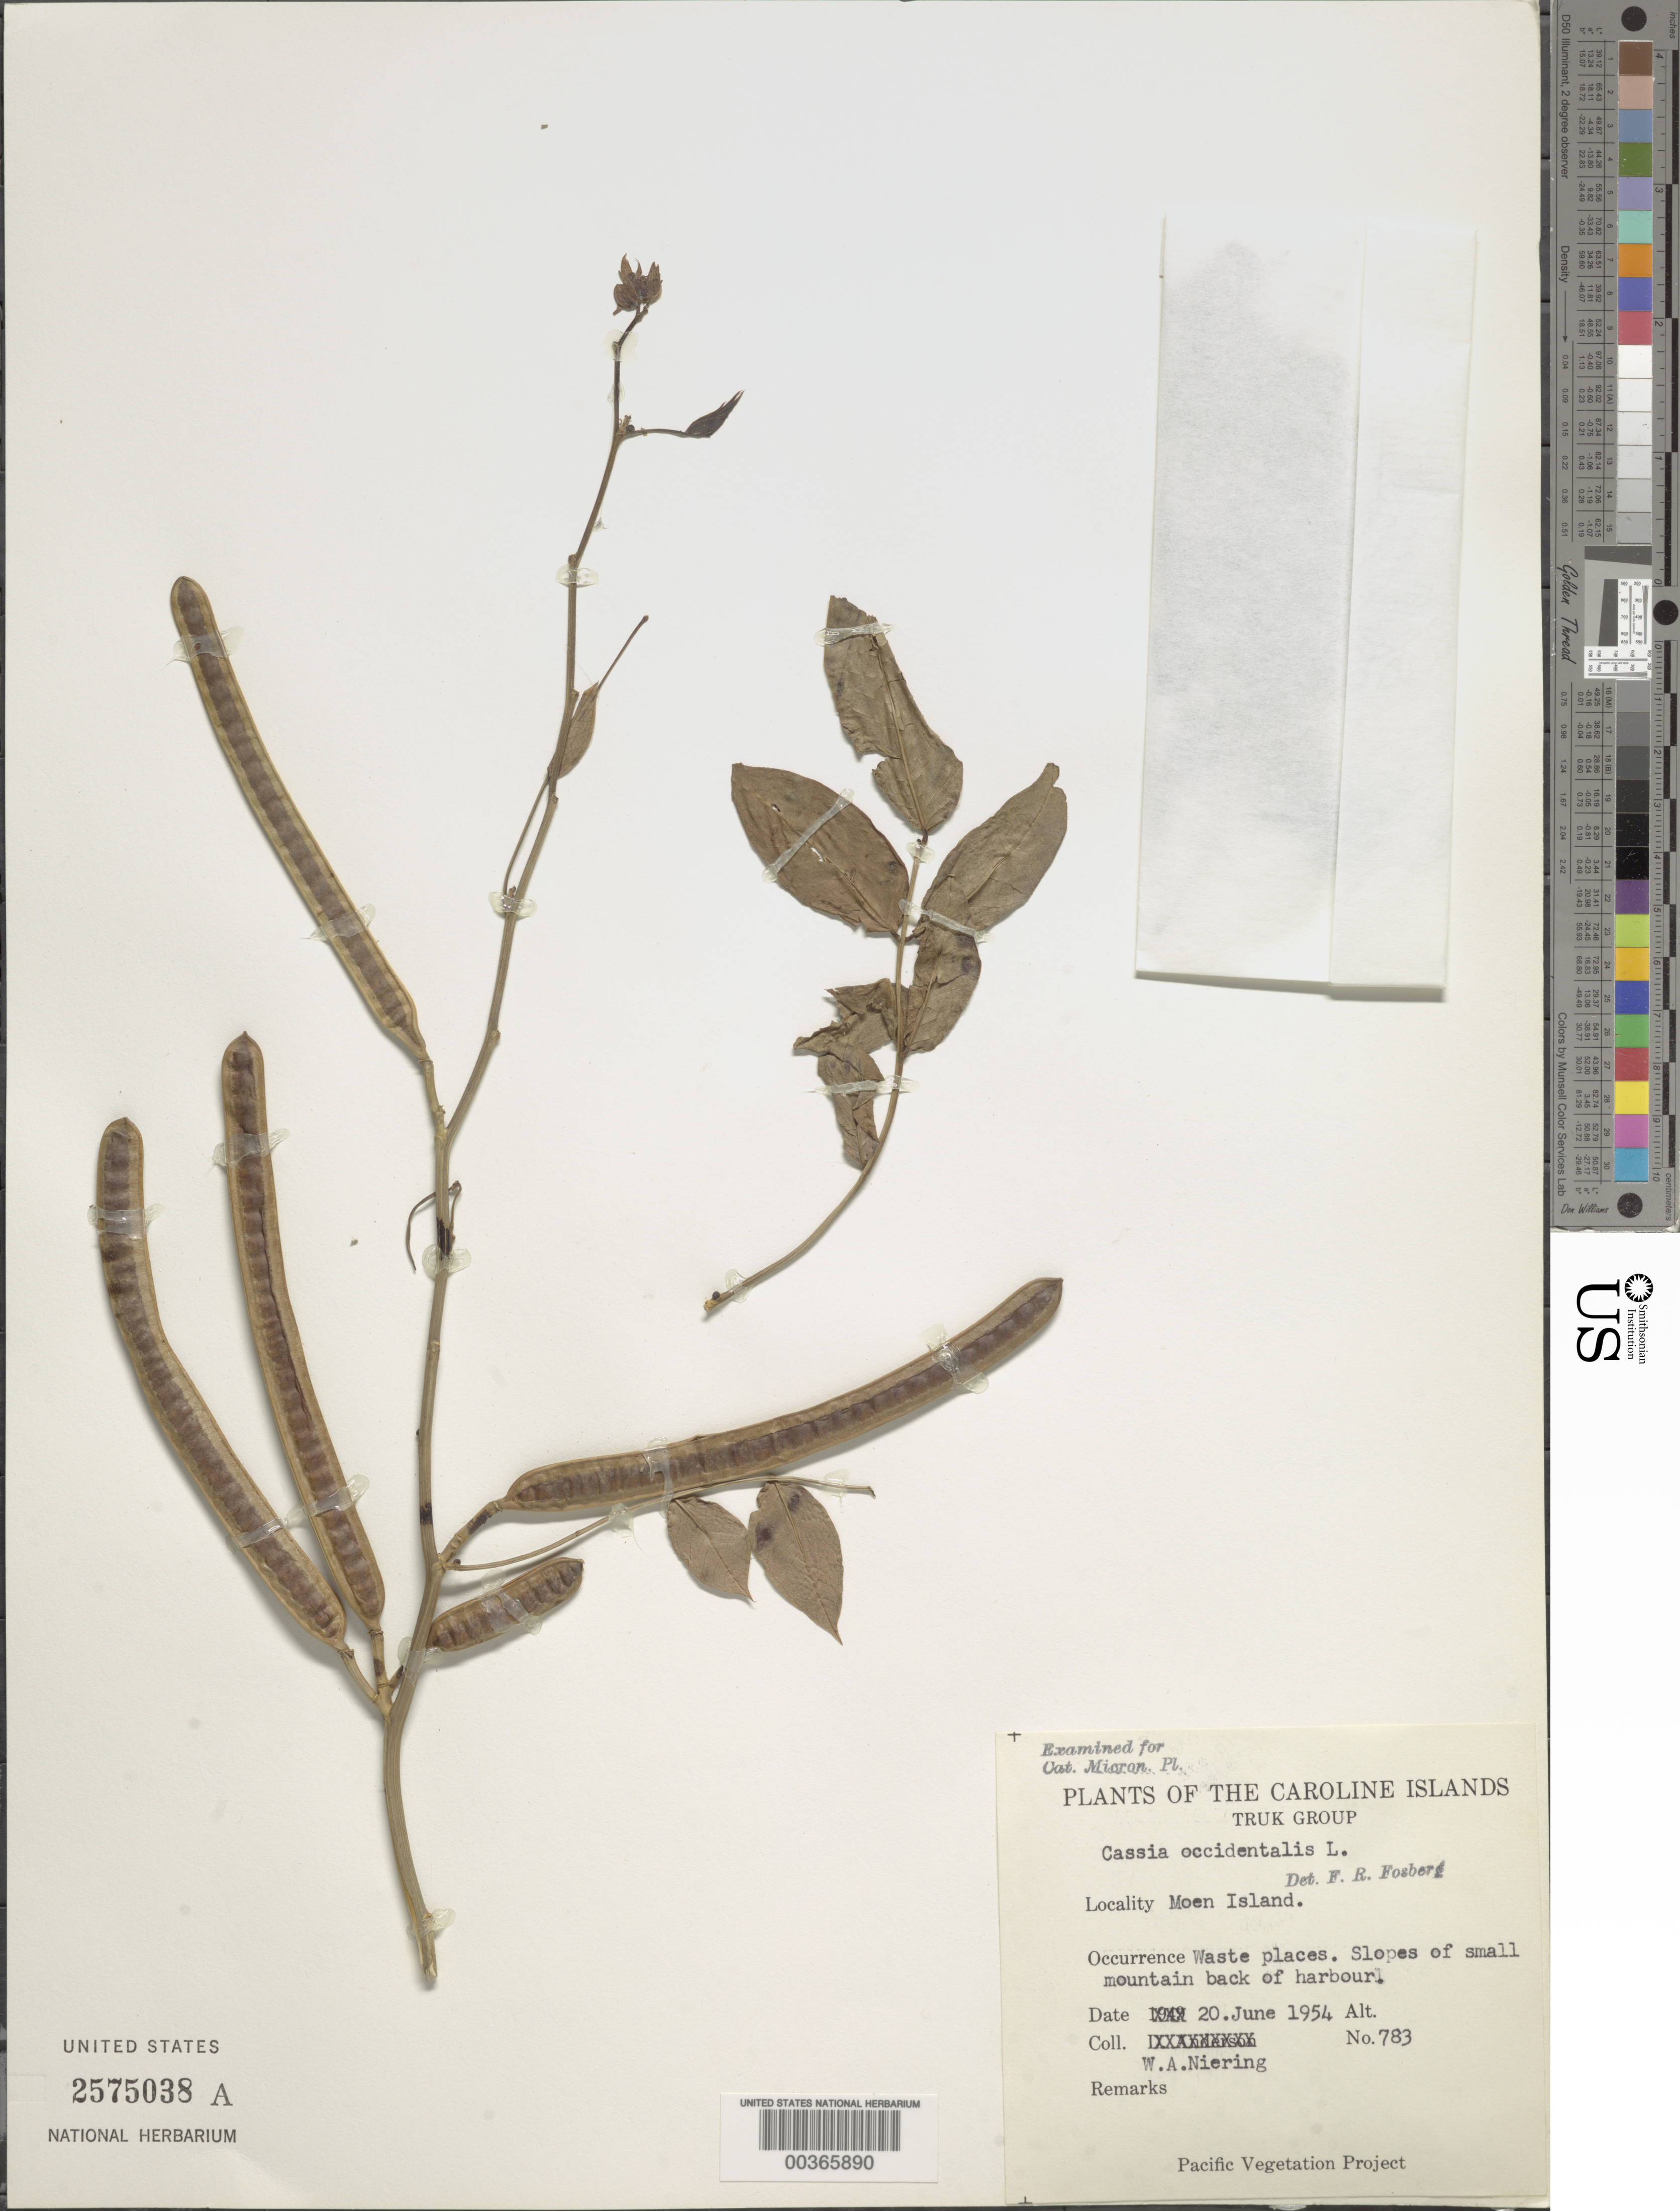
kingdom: Plantae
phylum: Tracheophyta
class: Magnoliopsida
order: Fabales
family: Fabaceae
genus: Senna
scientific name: Senna occidentalis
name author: (L.) Link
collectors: W. Niering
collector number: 783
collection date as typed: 29 Jun 1954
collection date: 1954-06-29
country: Micronesia, Federated States of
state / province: Truk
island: Moen [Wono]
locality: Moen I. [Moen Island = Wono Island.]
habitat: Waste places; slopes of small mountain back of harbour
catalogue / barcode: US 2575038A